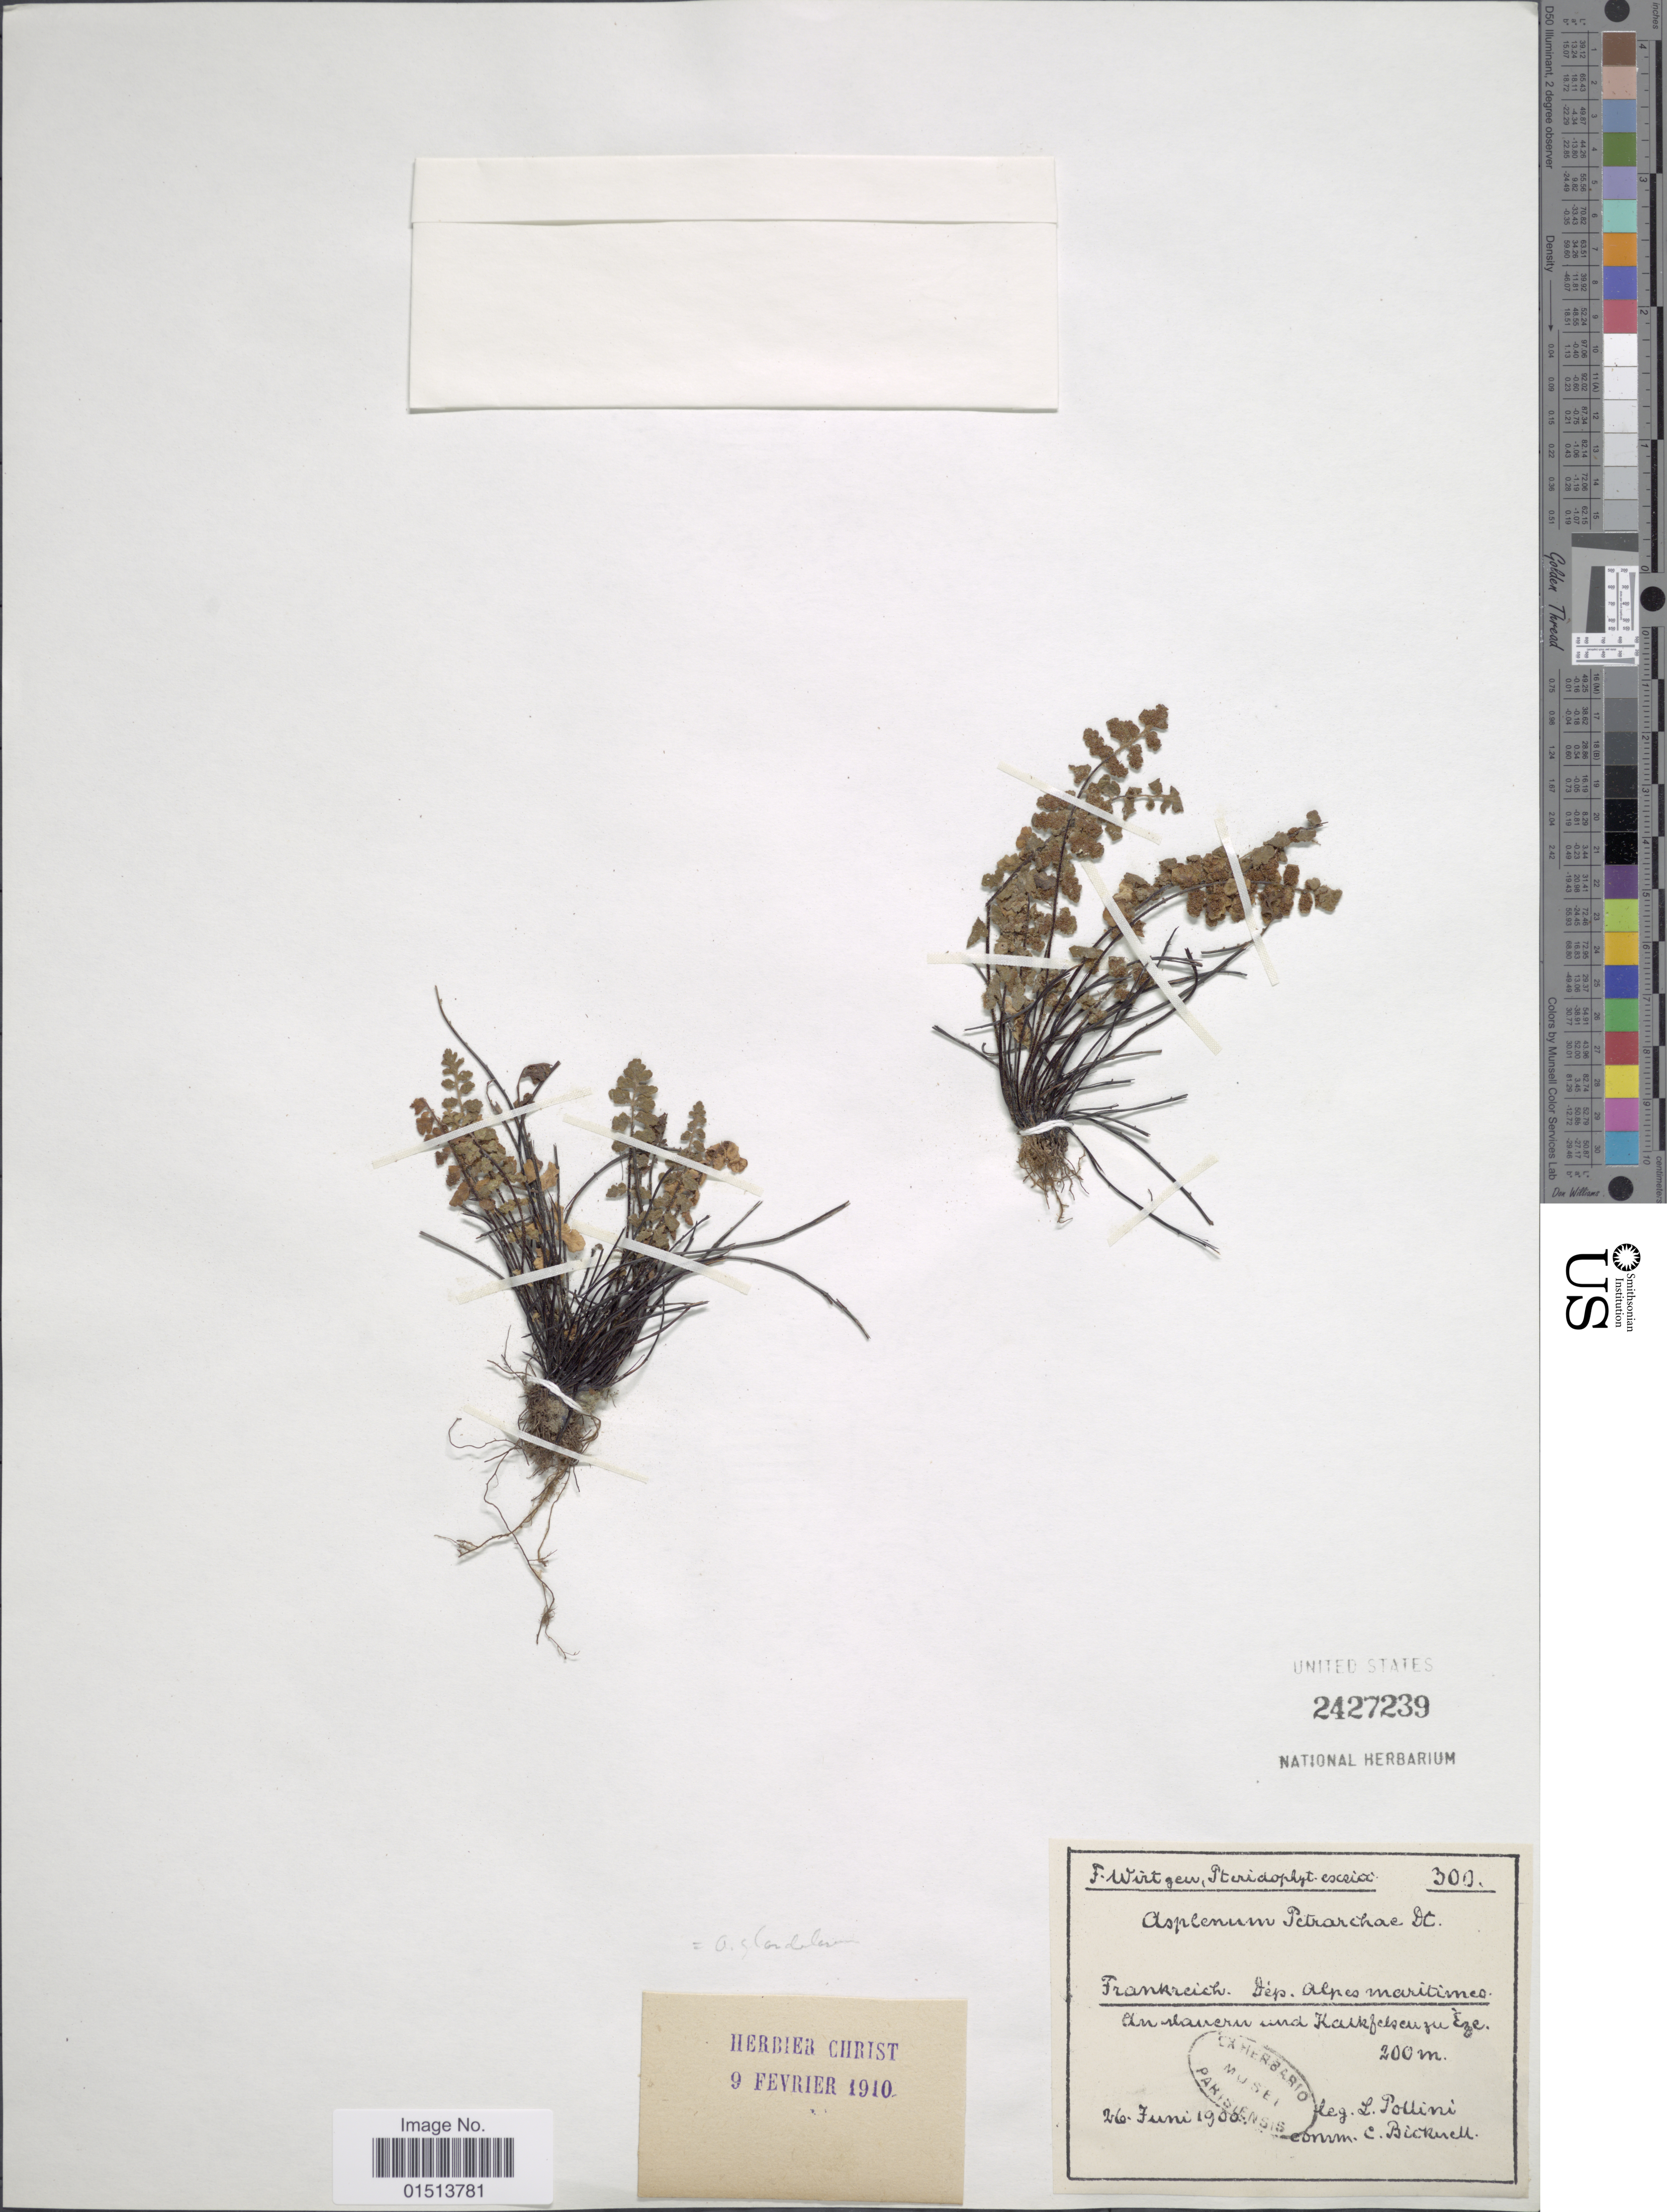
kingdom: Plantae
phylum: Tracheophyta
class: Polypodiopsida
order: Polypodiales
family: Aspleniaceae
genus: Asplenium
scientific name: Asplenium glandulosum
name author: Loisel.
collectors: L. Pollini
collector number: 300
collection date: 1900-06-26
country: France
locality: Dep. Alpes maritimes, au slauern und Kalkfelsen du Eze. [interpreted]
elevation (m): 200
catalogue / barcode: US 2427239